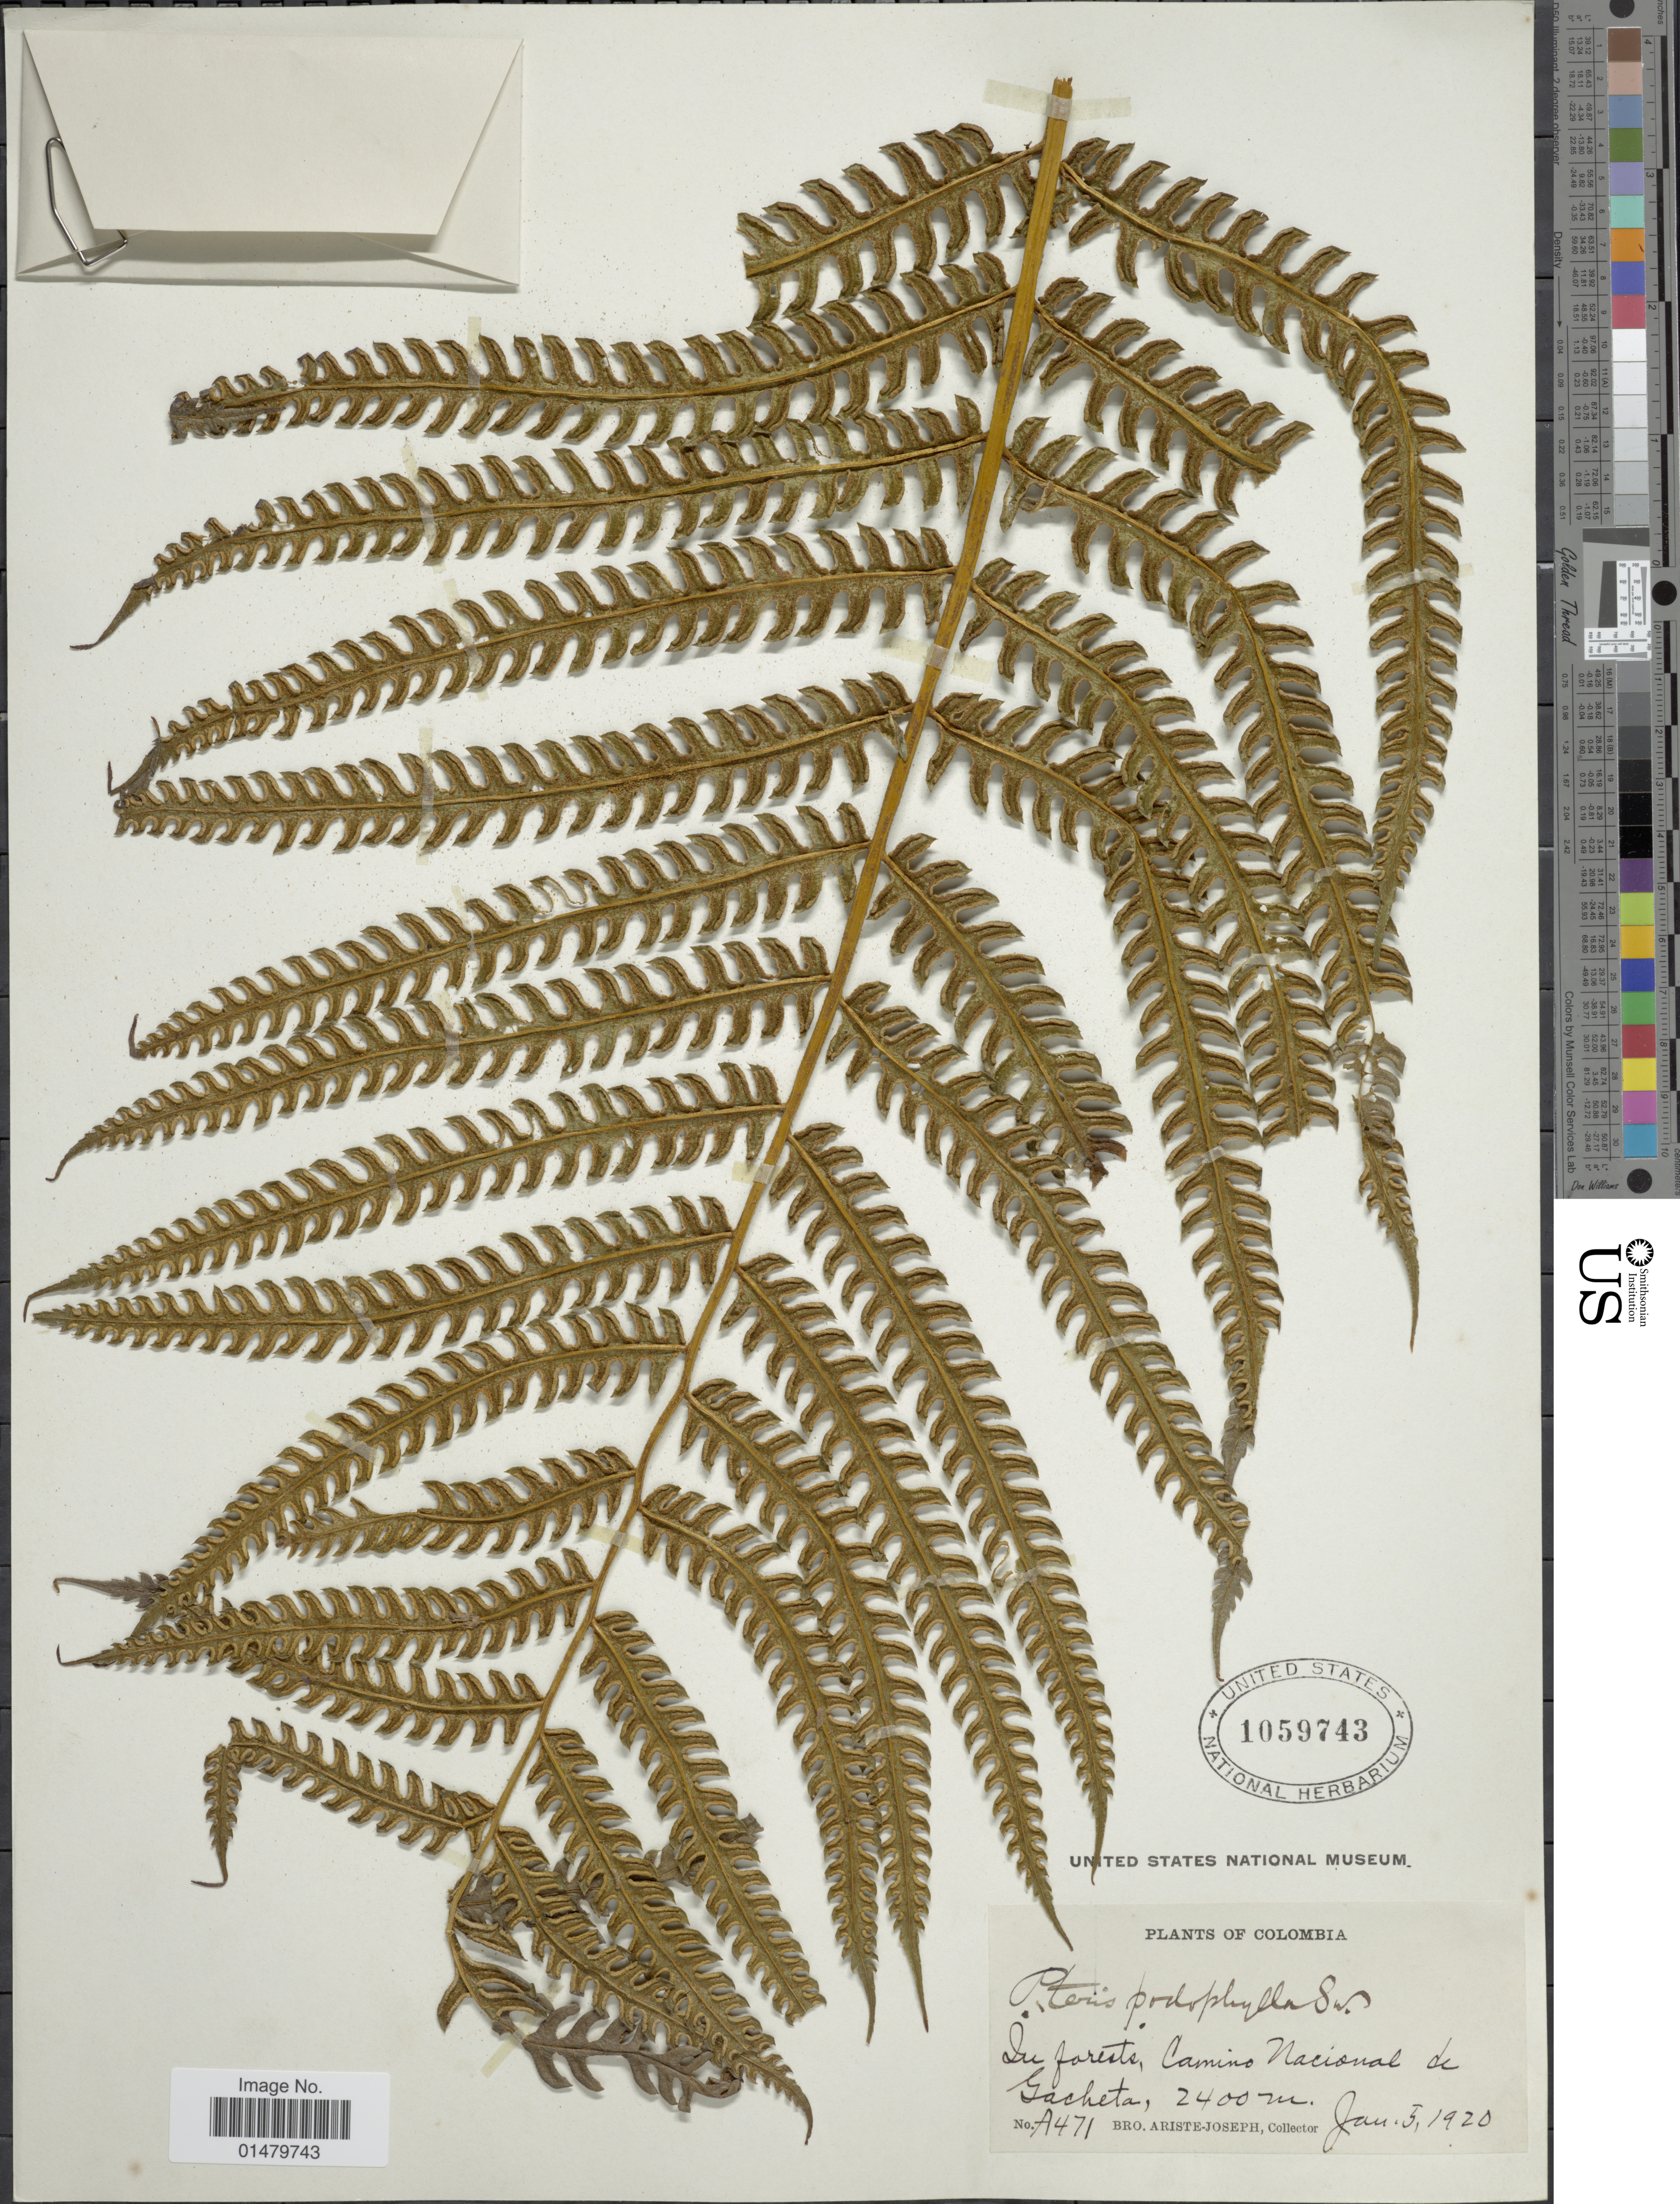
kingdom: Plantae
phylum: Tracheophyta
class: Polypodiopsida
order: Polypodiales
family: Pteridaceae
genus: Pteris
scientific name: Pteris podophylla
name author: Sw.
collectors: Bro. Ariste-Joseph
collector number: A471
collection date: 1920-01-05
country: Colombia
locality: Colombia, in forests, Camino Nacional de Gacheta.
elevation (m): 2400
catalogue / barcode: US 1059743